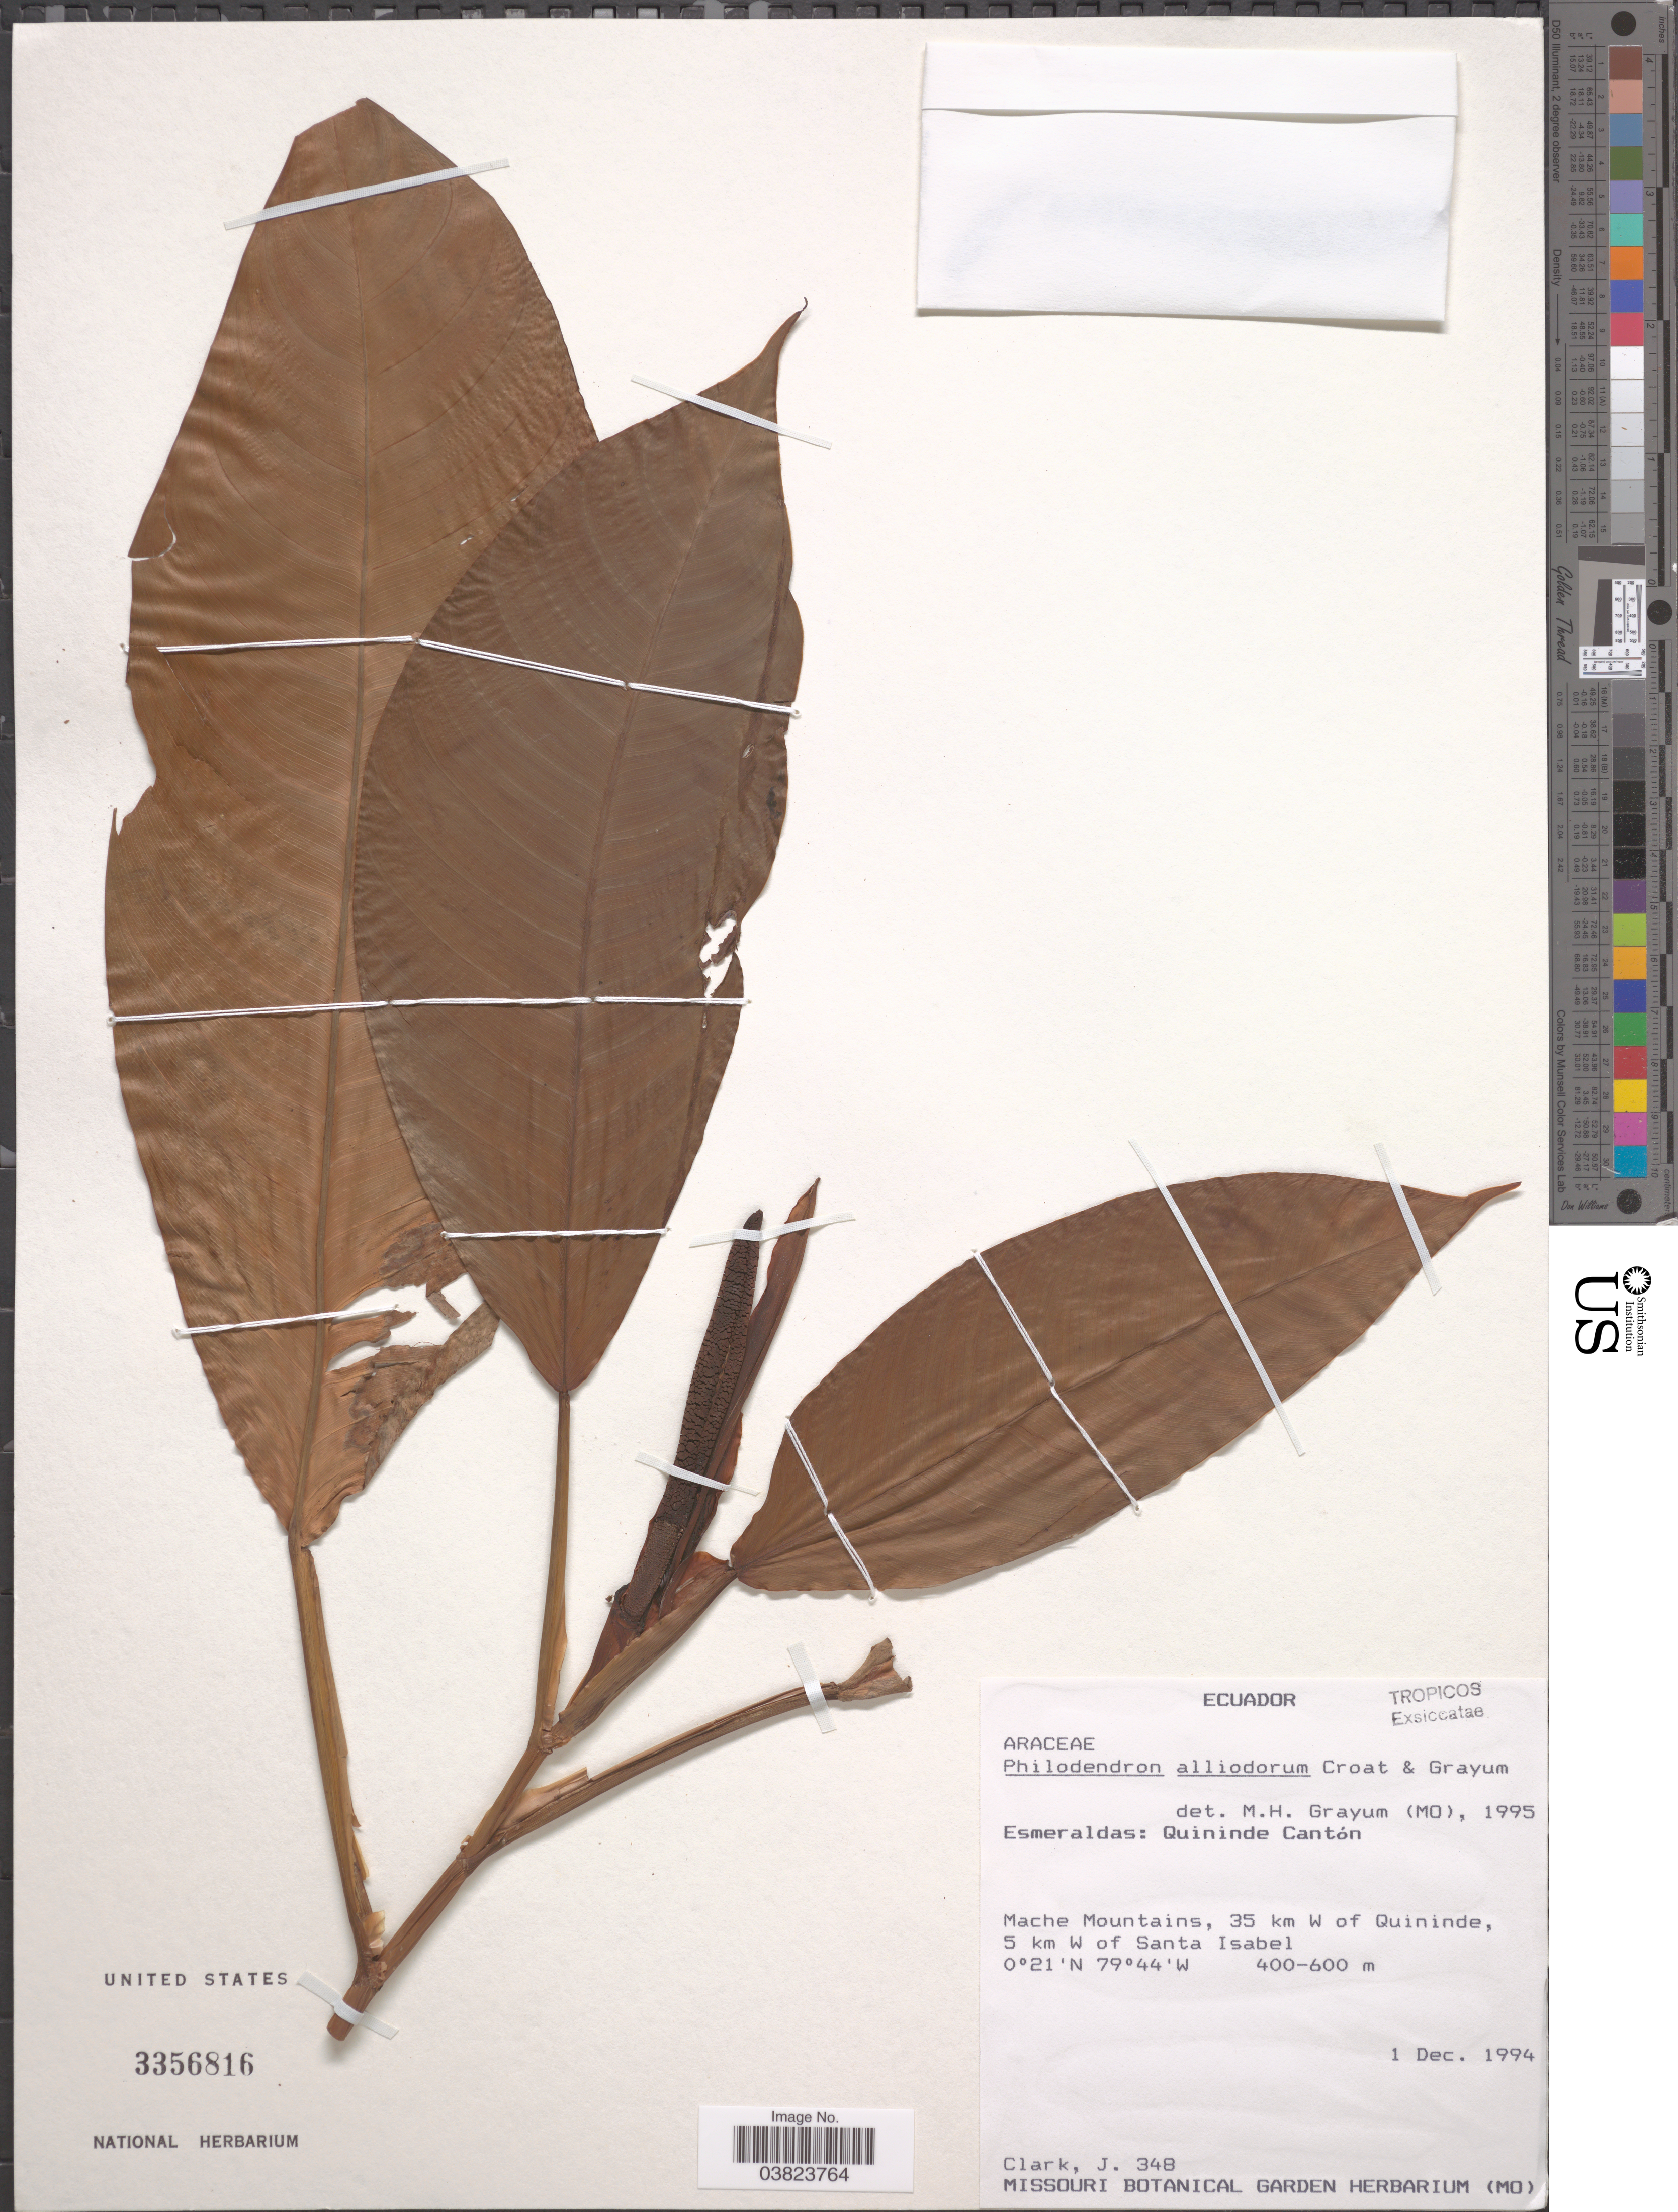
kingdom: Plantae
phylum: Tracheophyta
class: Liliopsida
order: Alismatales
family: Araceae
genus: Philodendron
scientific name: Philodendron alliodorum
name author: Croat & Grayum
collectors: J. L. Clark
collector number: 348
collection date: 1994-12-01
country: Ecuador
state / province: Esmeraldas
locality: Quininde Cantón. Mache Mountains, 35 km W of Quininde, 5 km W of Santa Isabel.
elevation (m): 400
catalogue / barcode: US 3356816